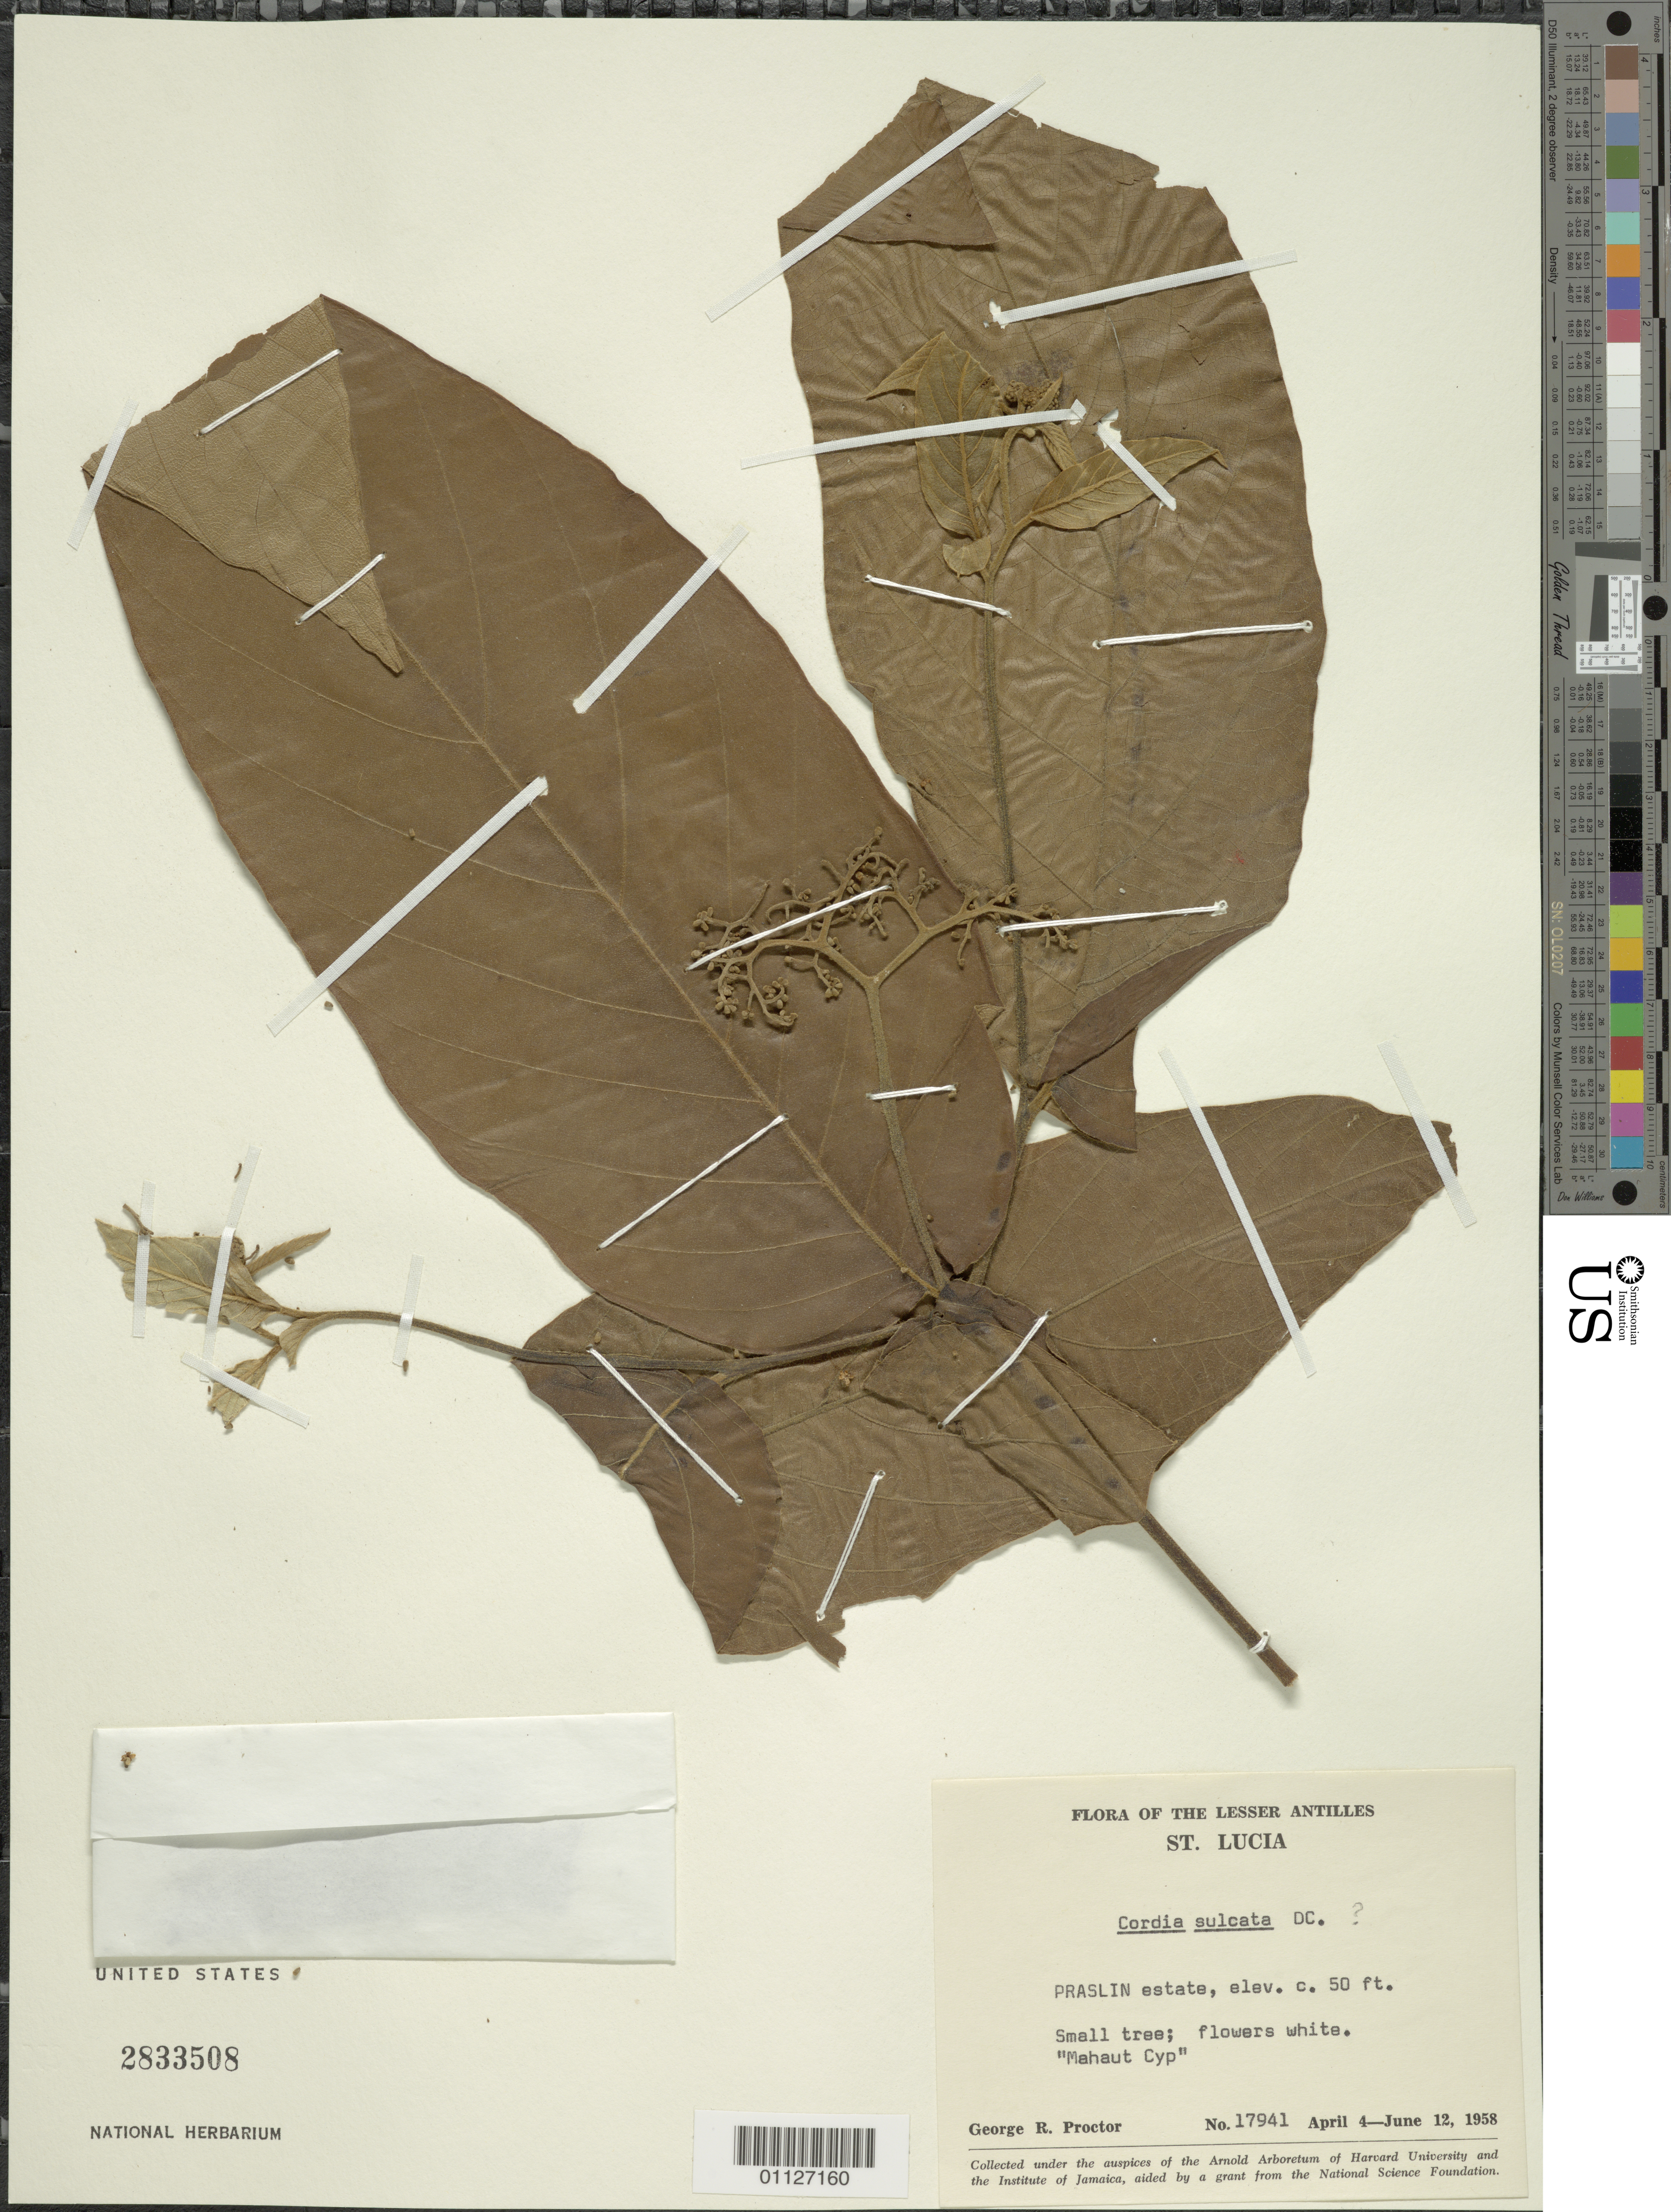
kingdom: Plantae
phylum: Tracheophyta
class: Magnoliopsida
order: Boraginales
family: Cordiaceae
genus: Cordia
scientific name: Cordia sulcata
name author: DC.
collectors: G. R. Proctor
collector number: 17941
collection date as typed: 04 Apr 1958 to 12 Jun 1958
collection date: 1958-04-04/1958-06-12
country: St. Lucia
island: St. Lucia I.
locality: Praslin Estate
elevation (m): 15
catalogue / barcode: US 2833508